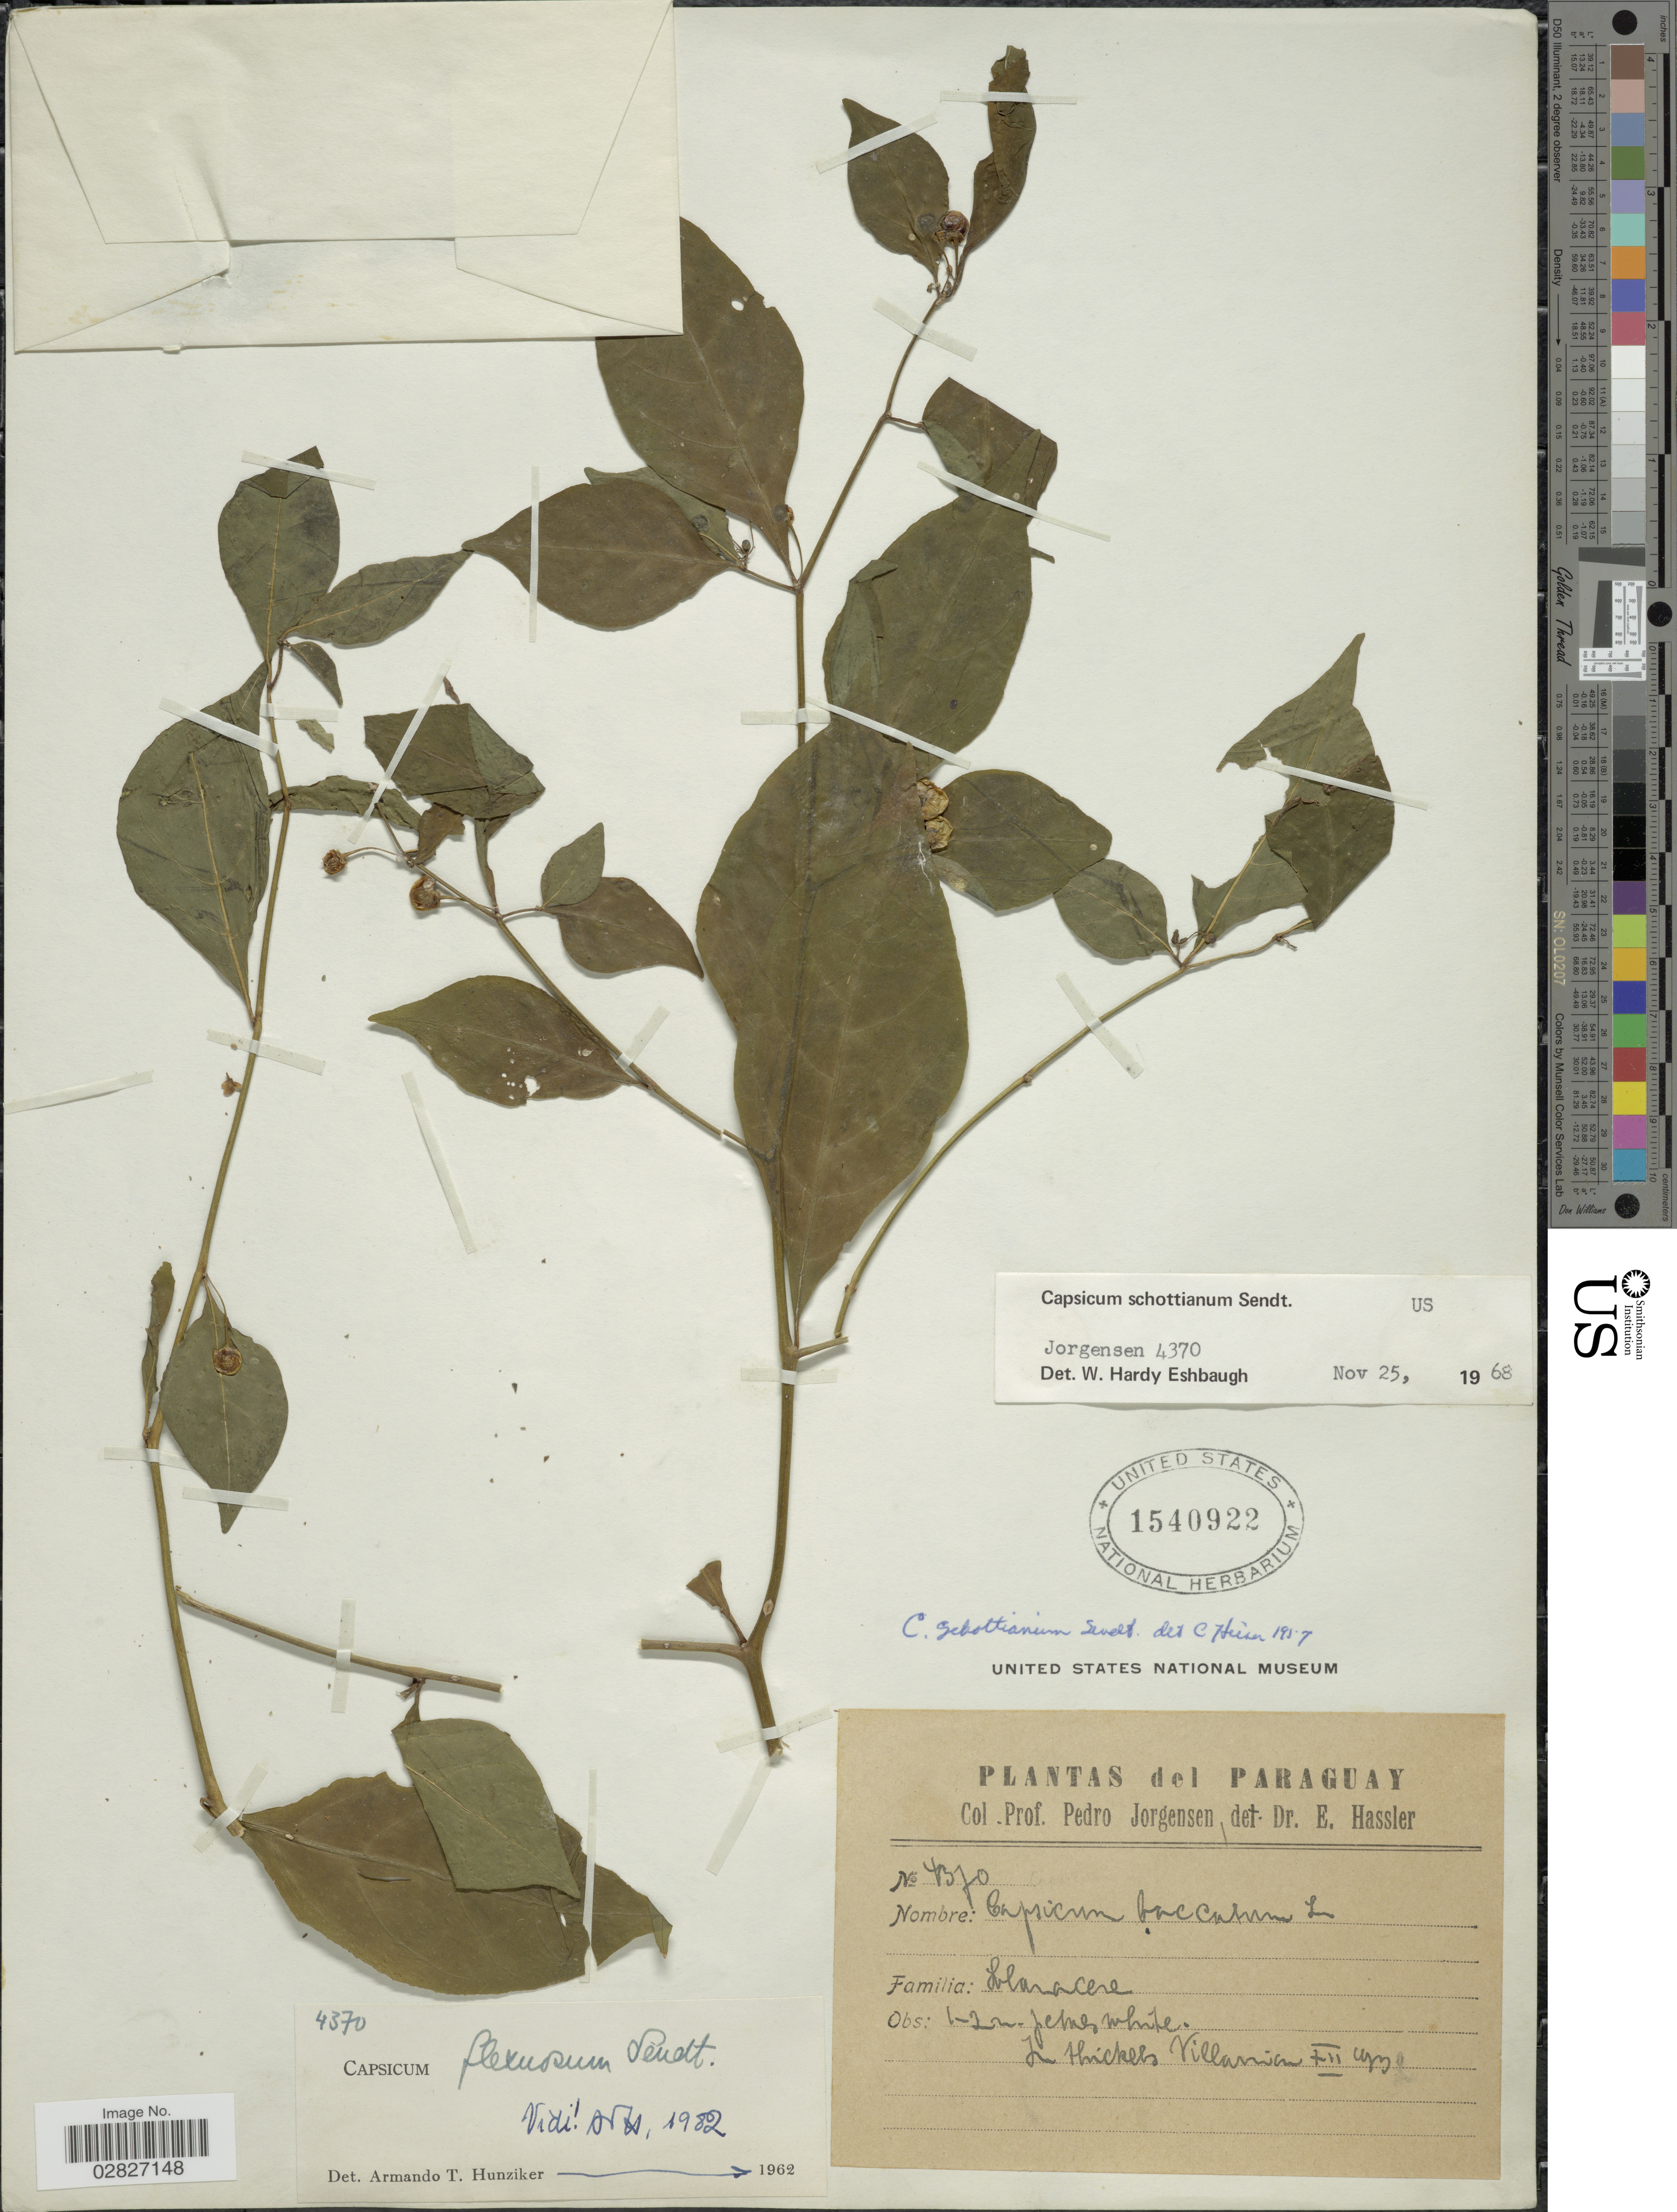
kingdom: Plantae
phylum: Tracheophyta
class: Magnoliopsida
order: Solanales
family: Solanaceae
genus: Capsicum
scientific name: Capsicum flexuosum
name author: Sendtn.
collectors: P. Jörgensen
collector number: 4370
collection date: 1930-12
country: Paraguay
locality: Villarrica.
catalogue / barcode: US 1540922